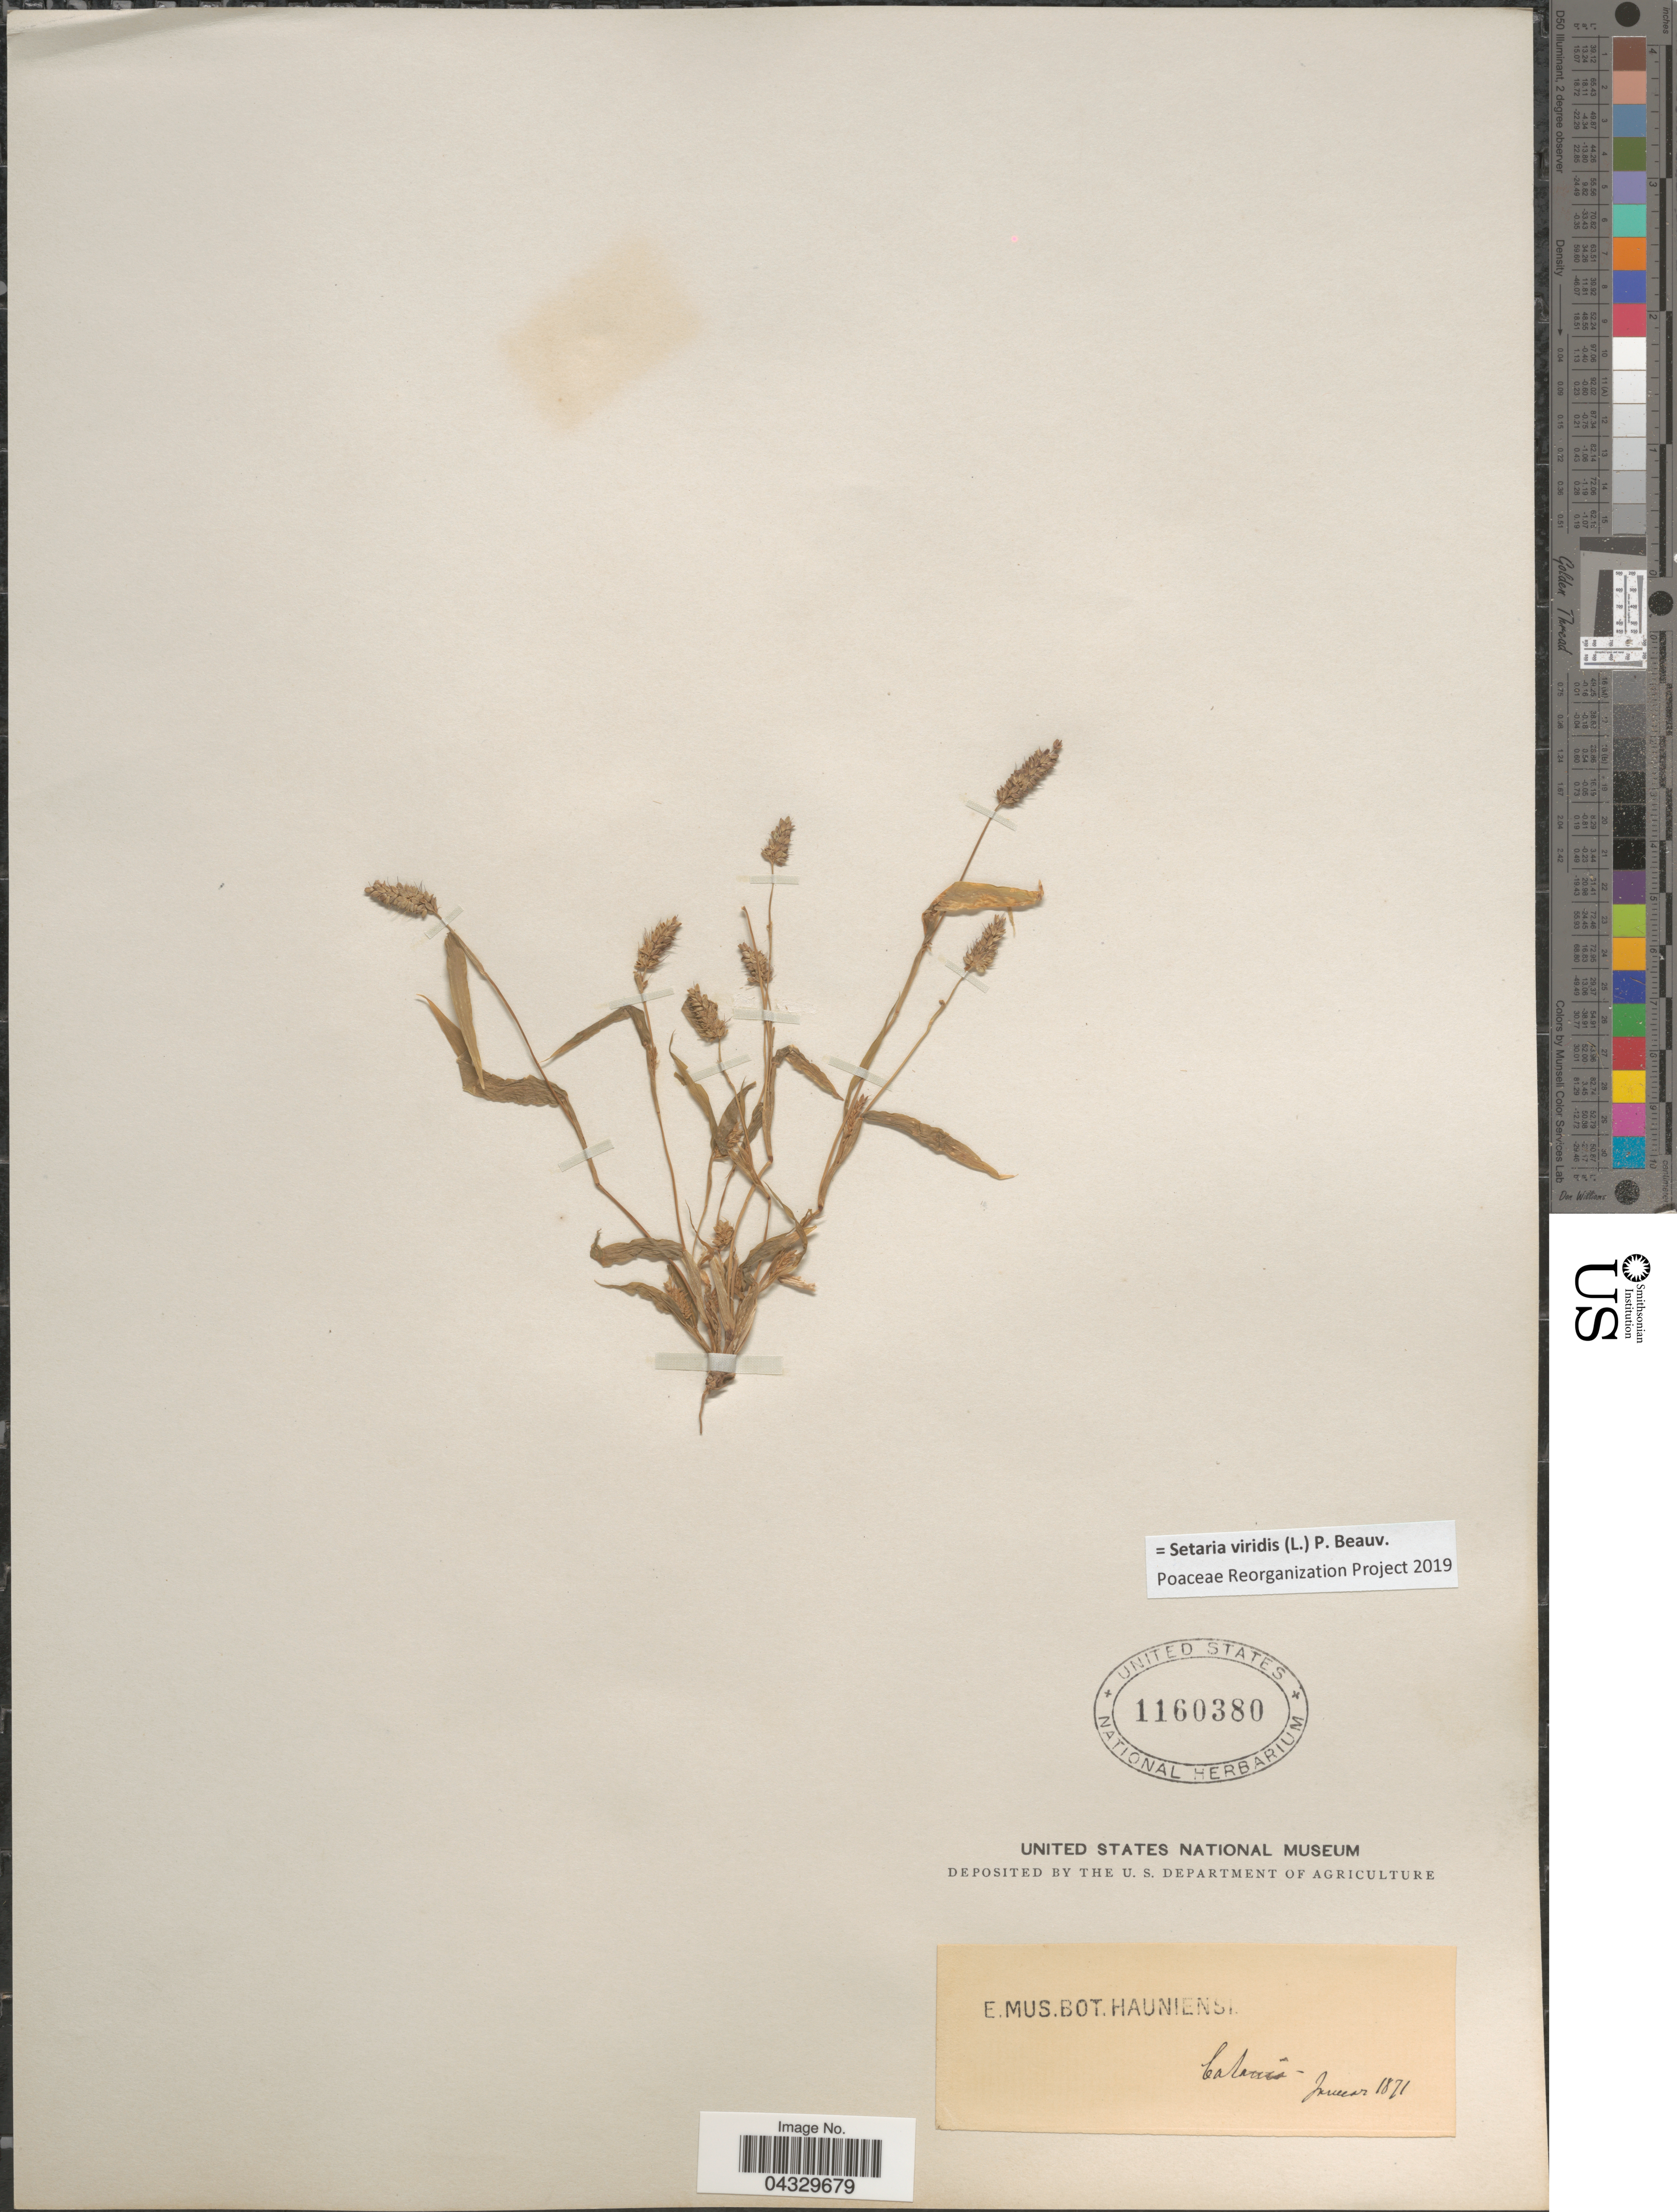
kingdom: Plantae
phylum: Tracheophyta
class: Liliopsida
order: Poales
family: Poaceae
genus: Setaria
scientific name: Setaria viridis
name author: (L.) P. Beauv.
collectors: ex Mus. Bot. Hauniense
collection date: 1871-01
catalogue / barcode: US 1160380